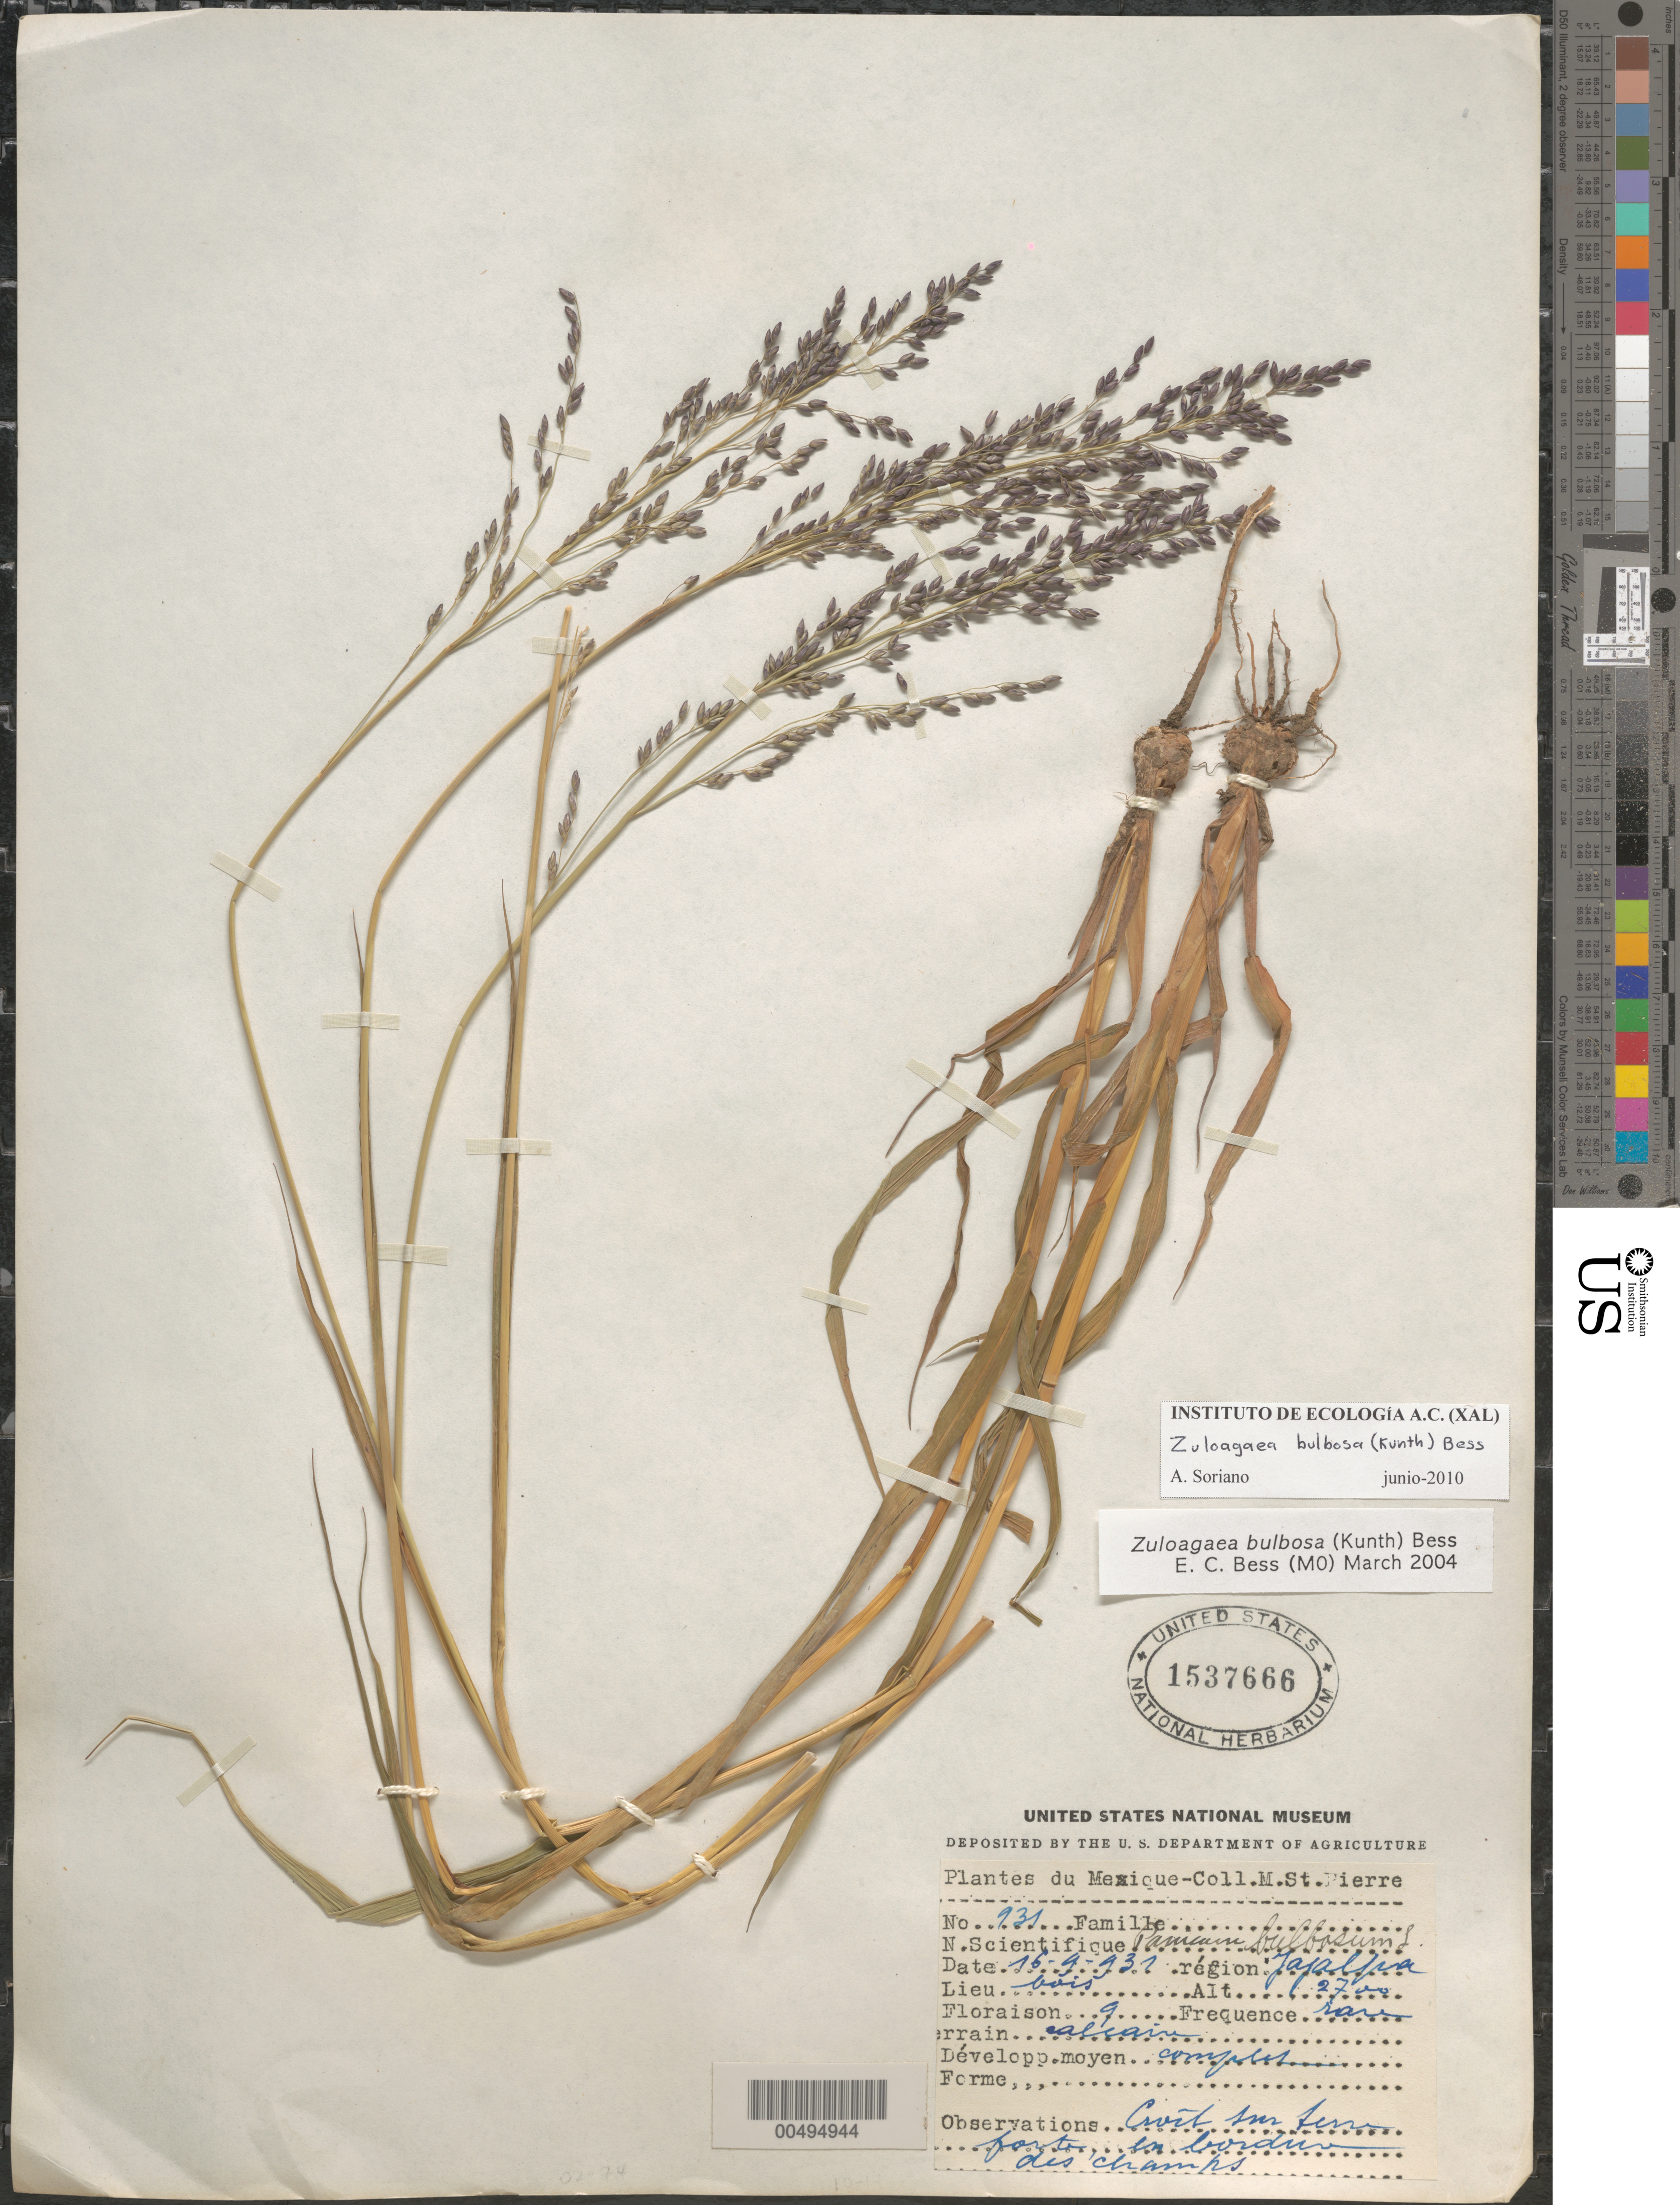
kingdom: Plantae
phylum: Tracheophyta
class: Liliopsida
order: Poales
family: Poaceae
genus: Panicum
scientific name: Panicum bulbosum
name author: Kunth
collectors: M. Saint-Pierre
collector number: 931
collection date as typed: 16 Sep 1931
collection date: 1931-09-16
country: Mexico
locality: Jajalpa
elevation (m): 2700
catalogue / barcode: US 1537666